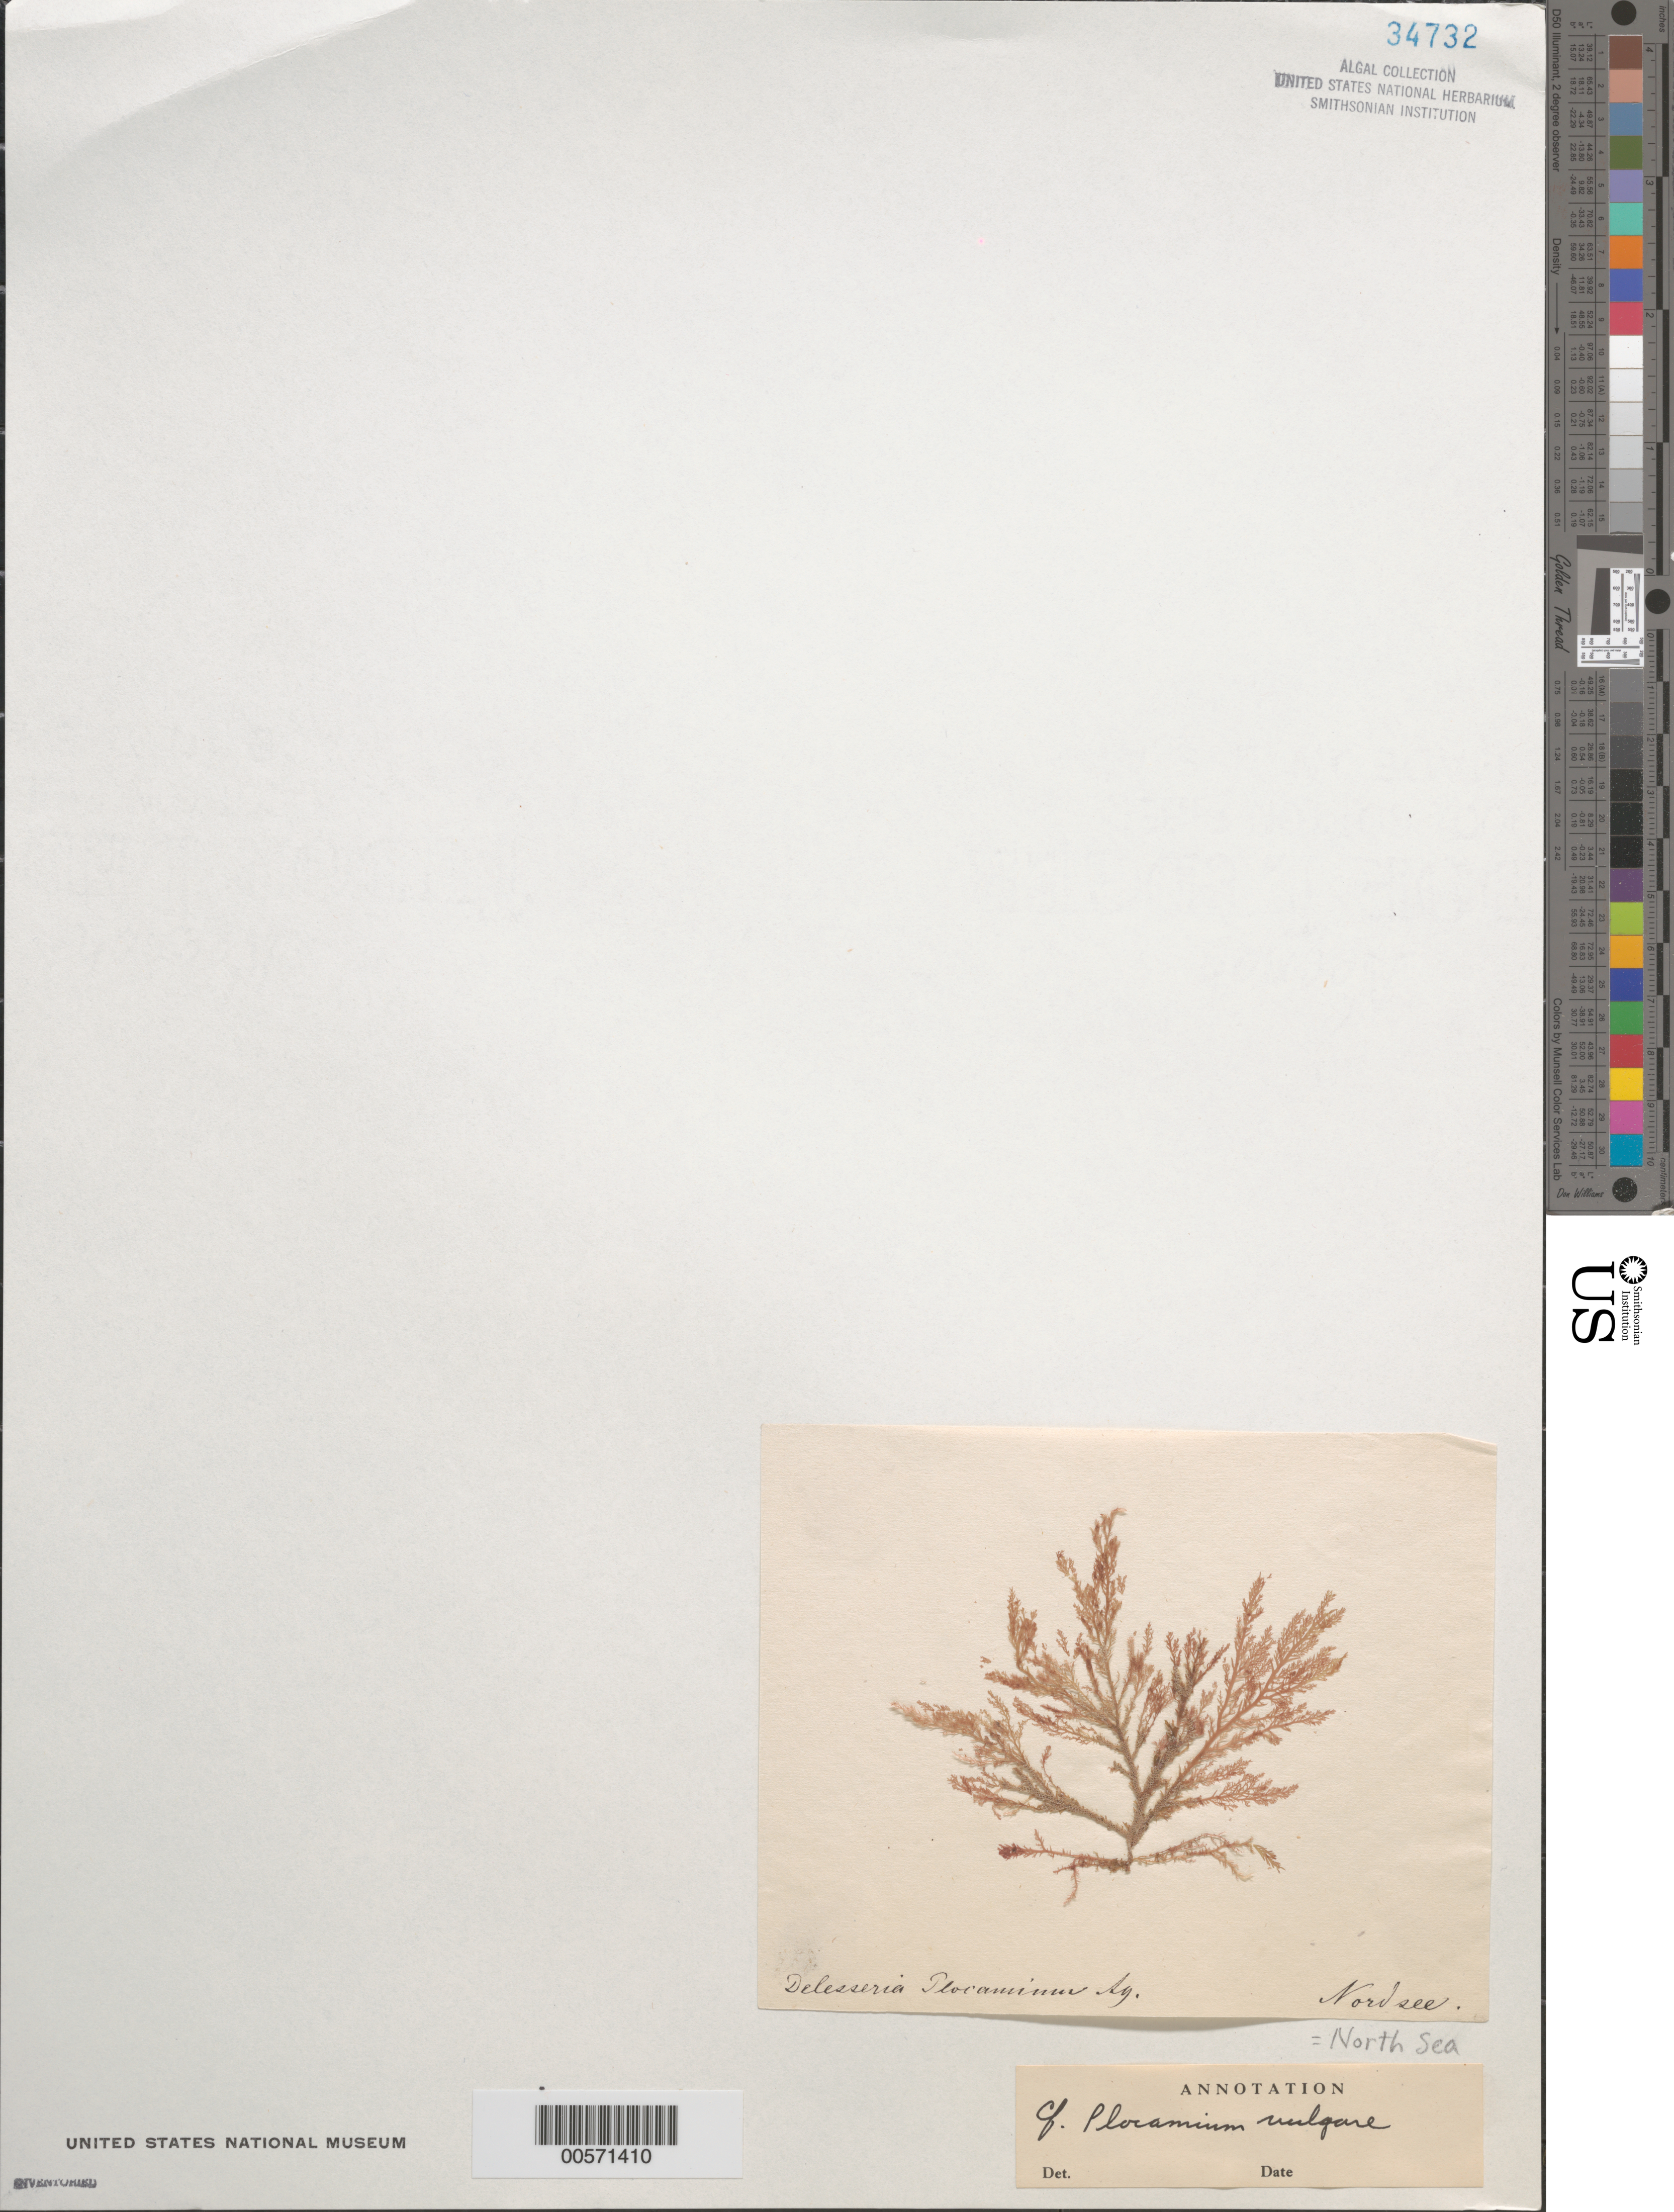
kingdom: Plantae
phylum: Rhodophyta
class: Florideophyceae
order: Plocamiales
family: Plocamiaceae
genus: Plocamium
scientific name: Plocamium cartilagineum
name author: (L.) P.S. Dixon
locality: North Sea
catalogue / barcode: US 34732